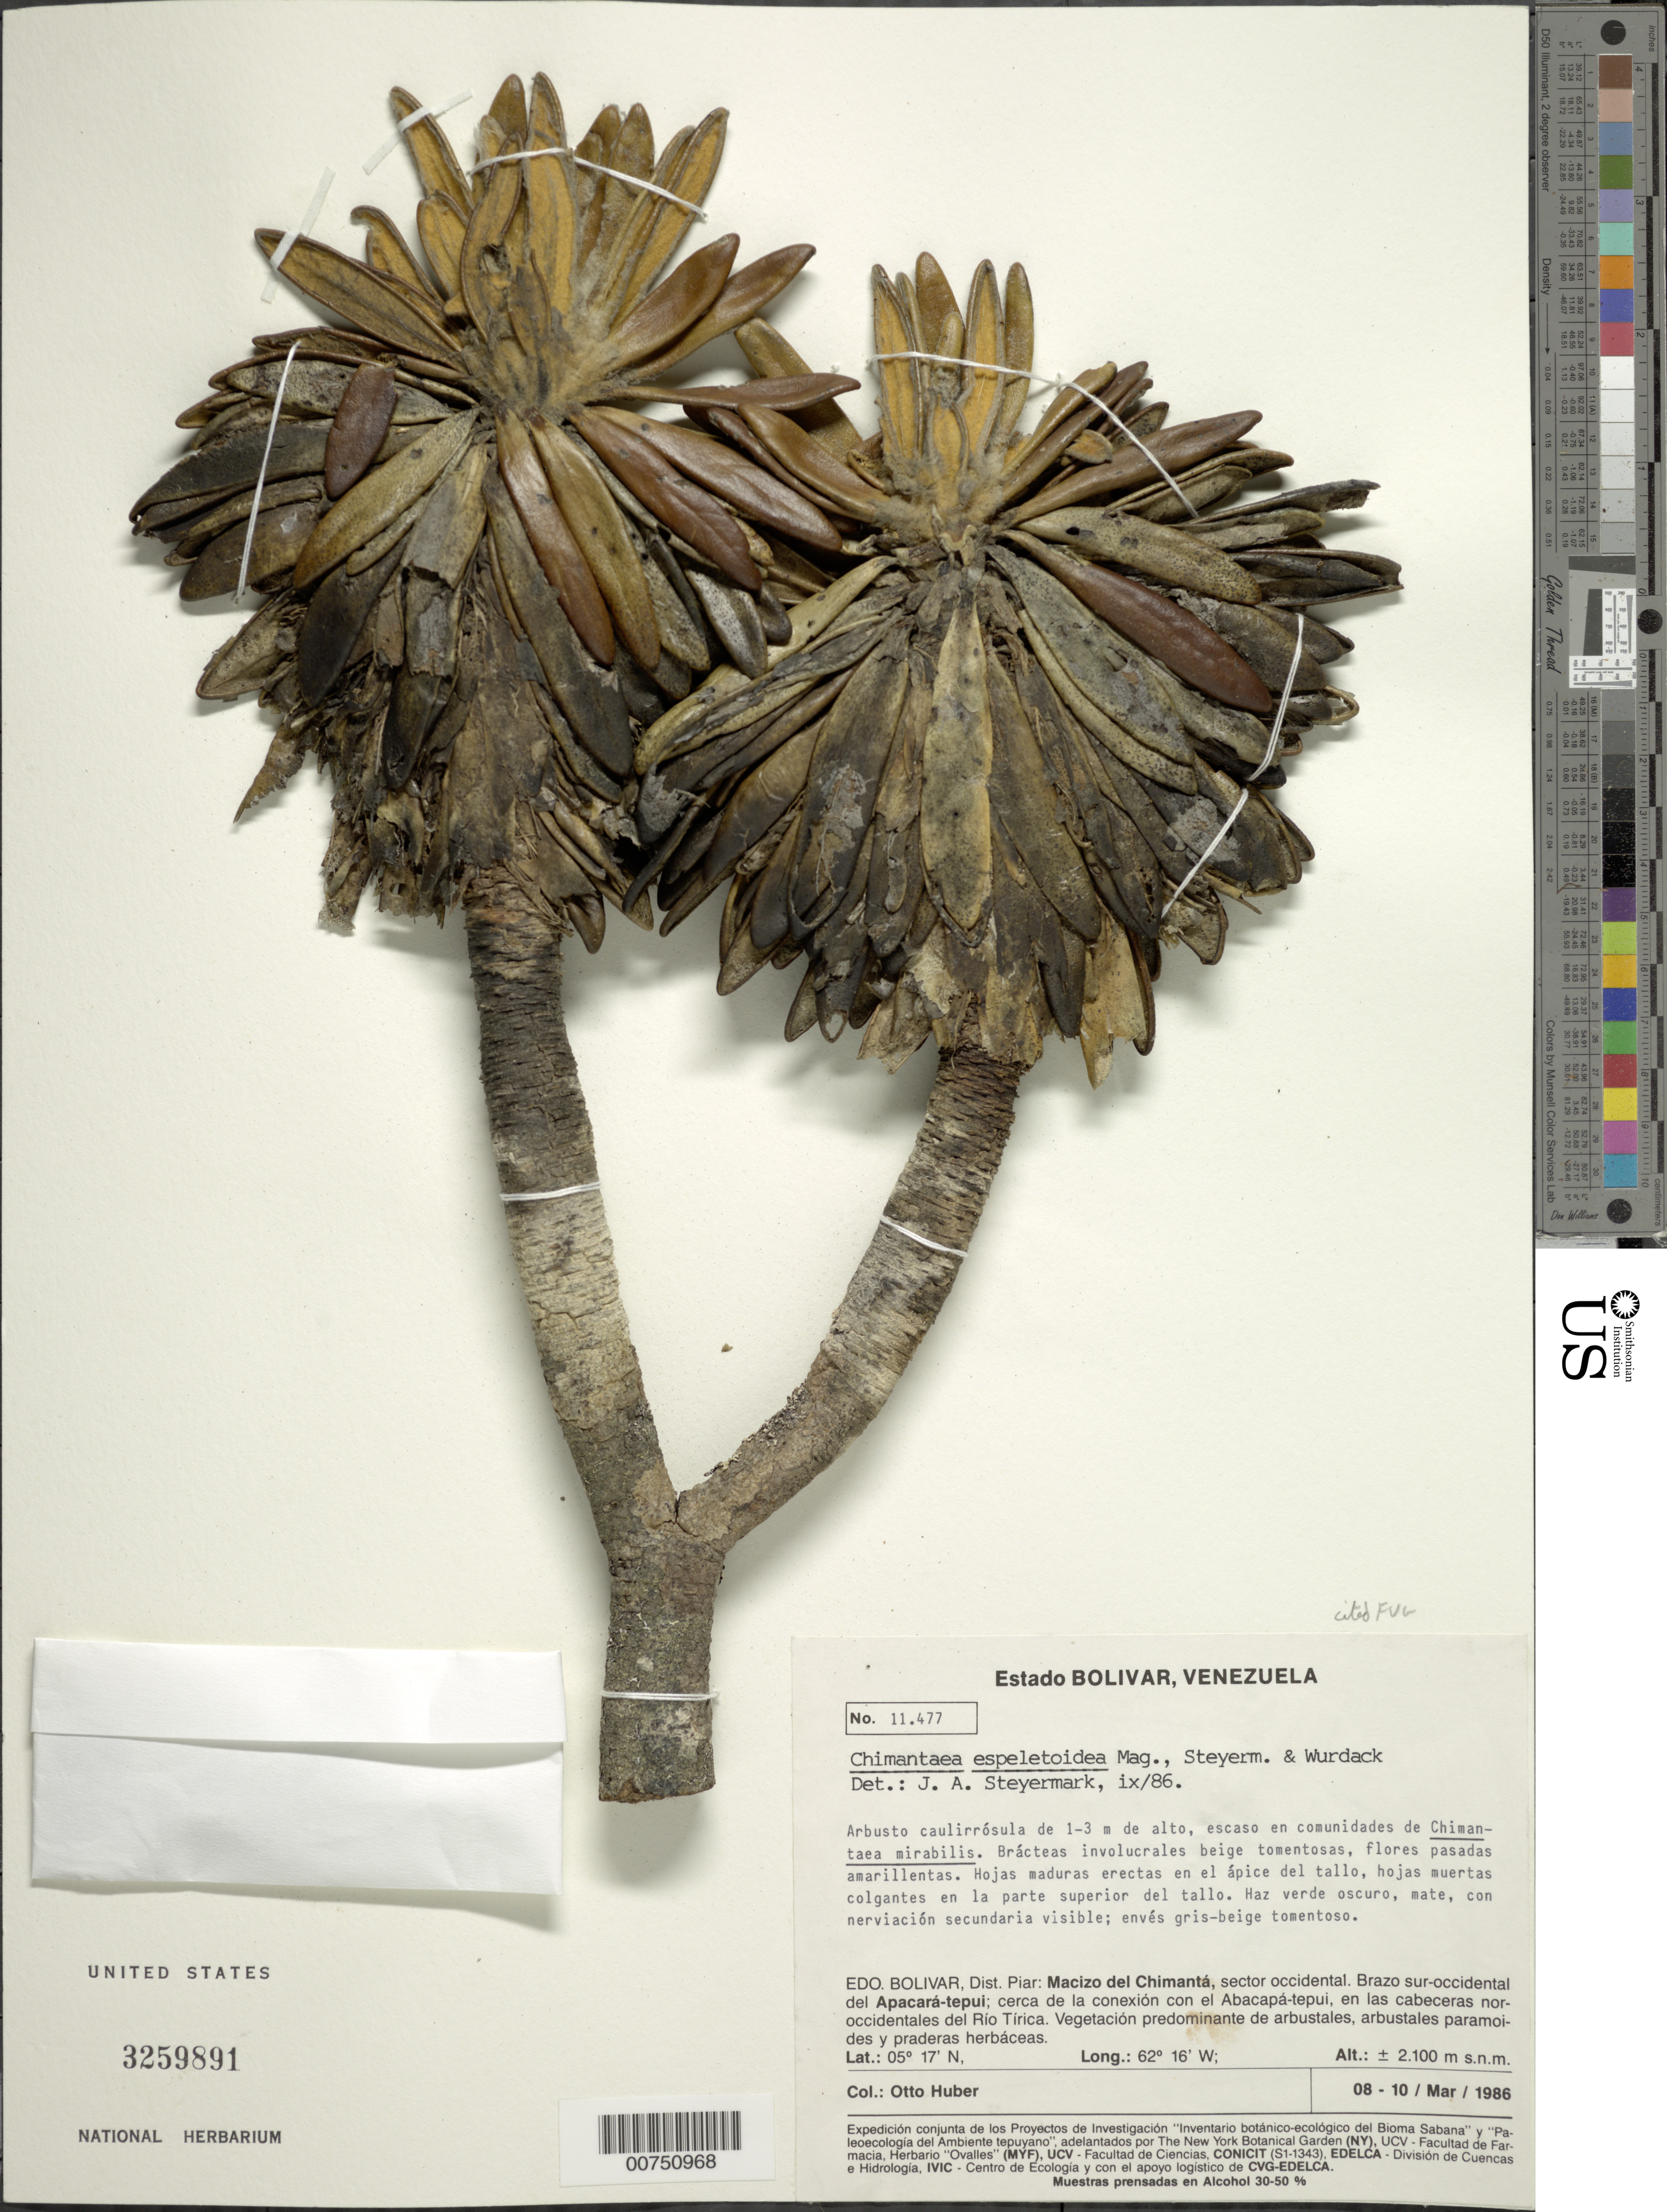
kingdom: Plantae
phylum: Tracheophyta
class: Magnoliopsida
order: Asterales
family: Asteraceae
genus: Chimantaea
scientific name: Chimantaea espeletoidea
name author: Maguire et al.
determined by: Steyermark, Julian A., (VEN)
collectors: O. Huber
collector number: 11477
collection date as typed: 8-Mar-86 to 10-Mar-86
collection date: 1986-03-08/1986-03-10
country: Venezuela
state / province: Bolívar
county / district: Piar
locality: Macizo del Chimantá, sector oriental, brazo sur oriental del Apacará-tepuí, cerca de la conexión con el Abacapá-tepuí en las cabeceras norte del río Tírica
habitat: Comunidades de Chimantea mirabilis. Vegetación predominante de arbustales, arbustales paramoides y praderas herbáceas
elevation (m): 2100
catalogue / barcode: US 3259891